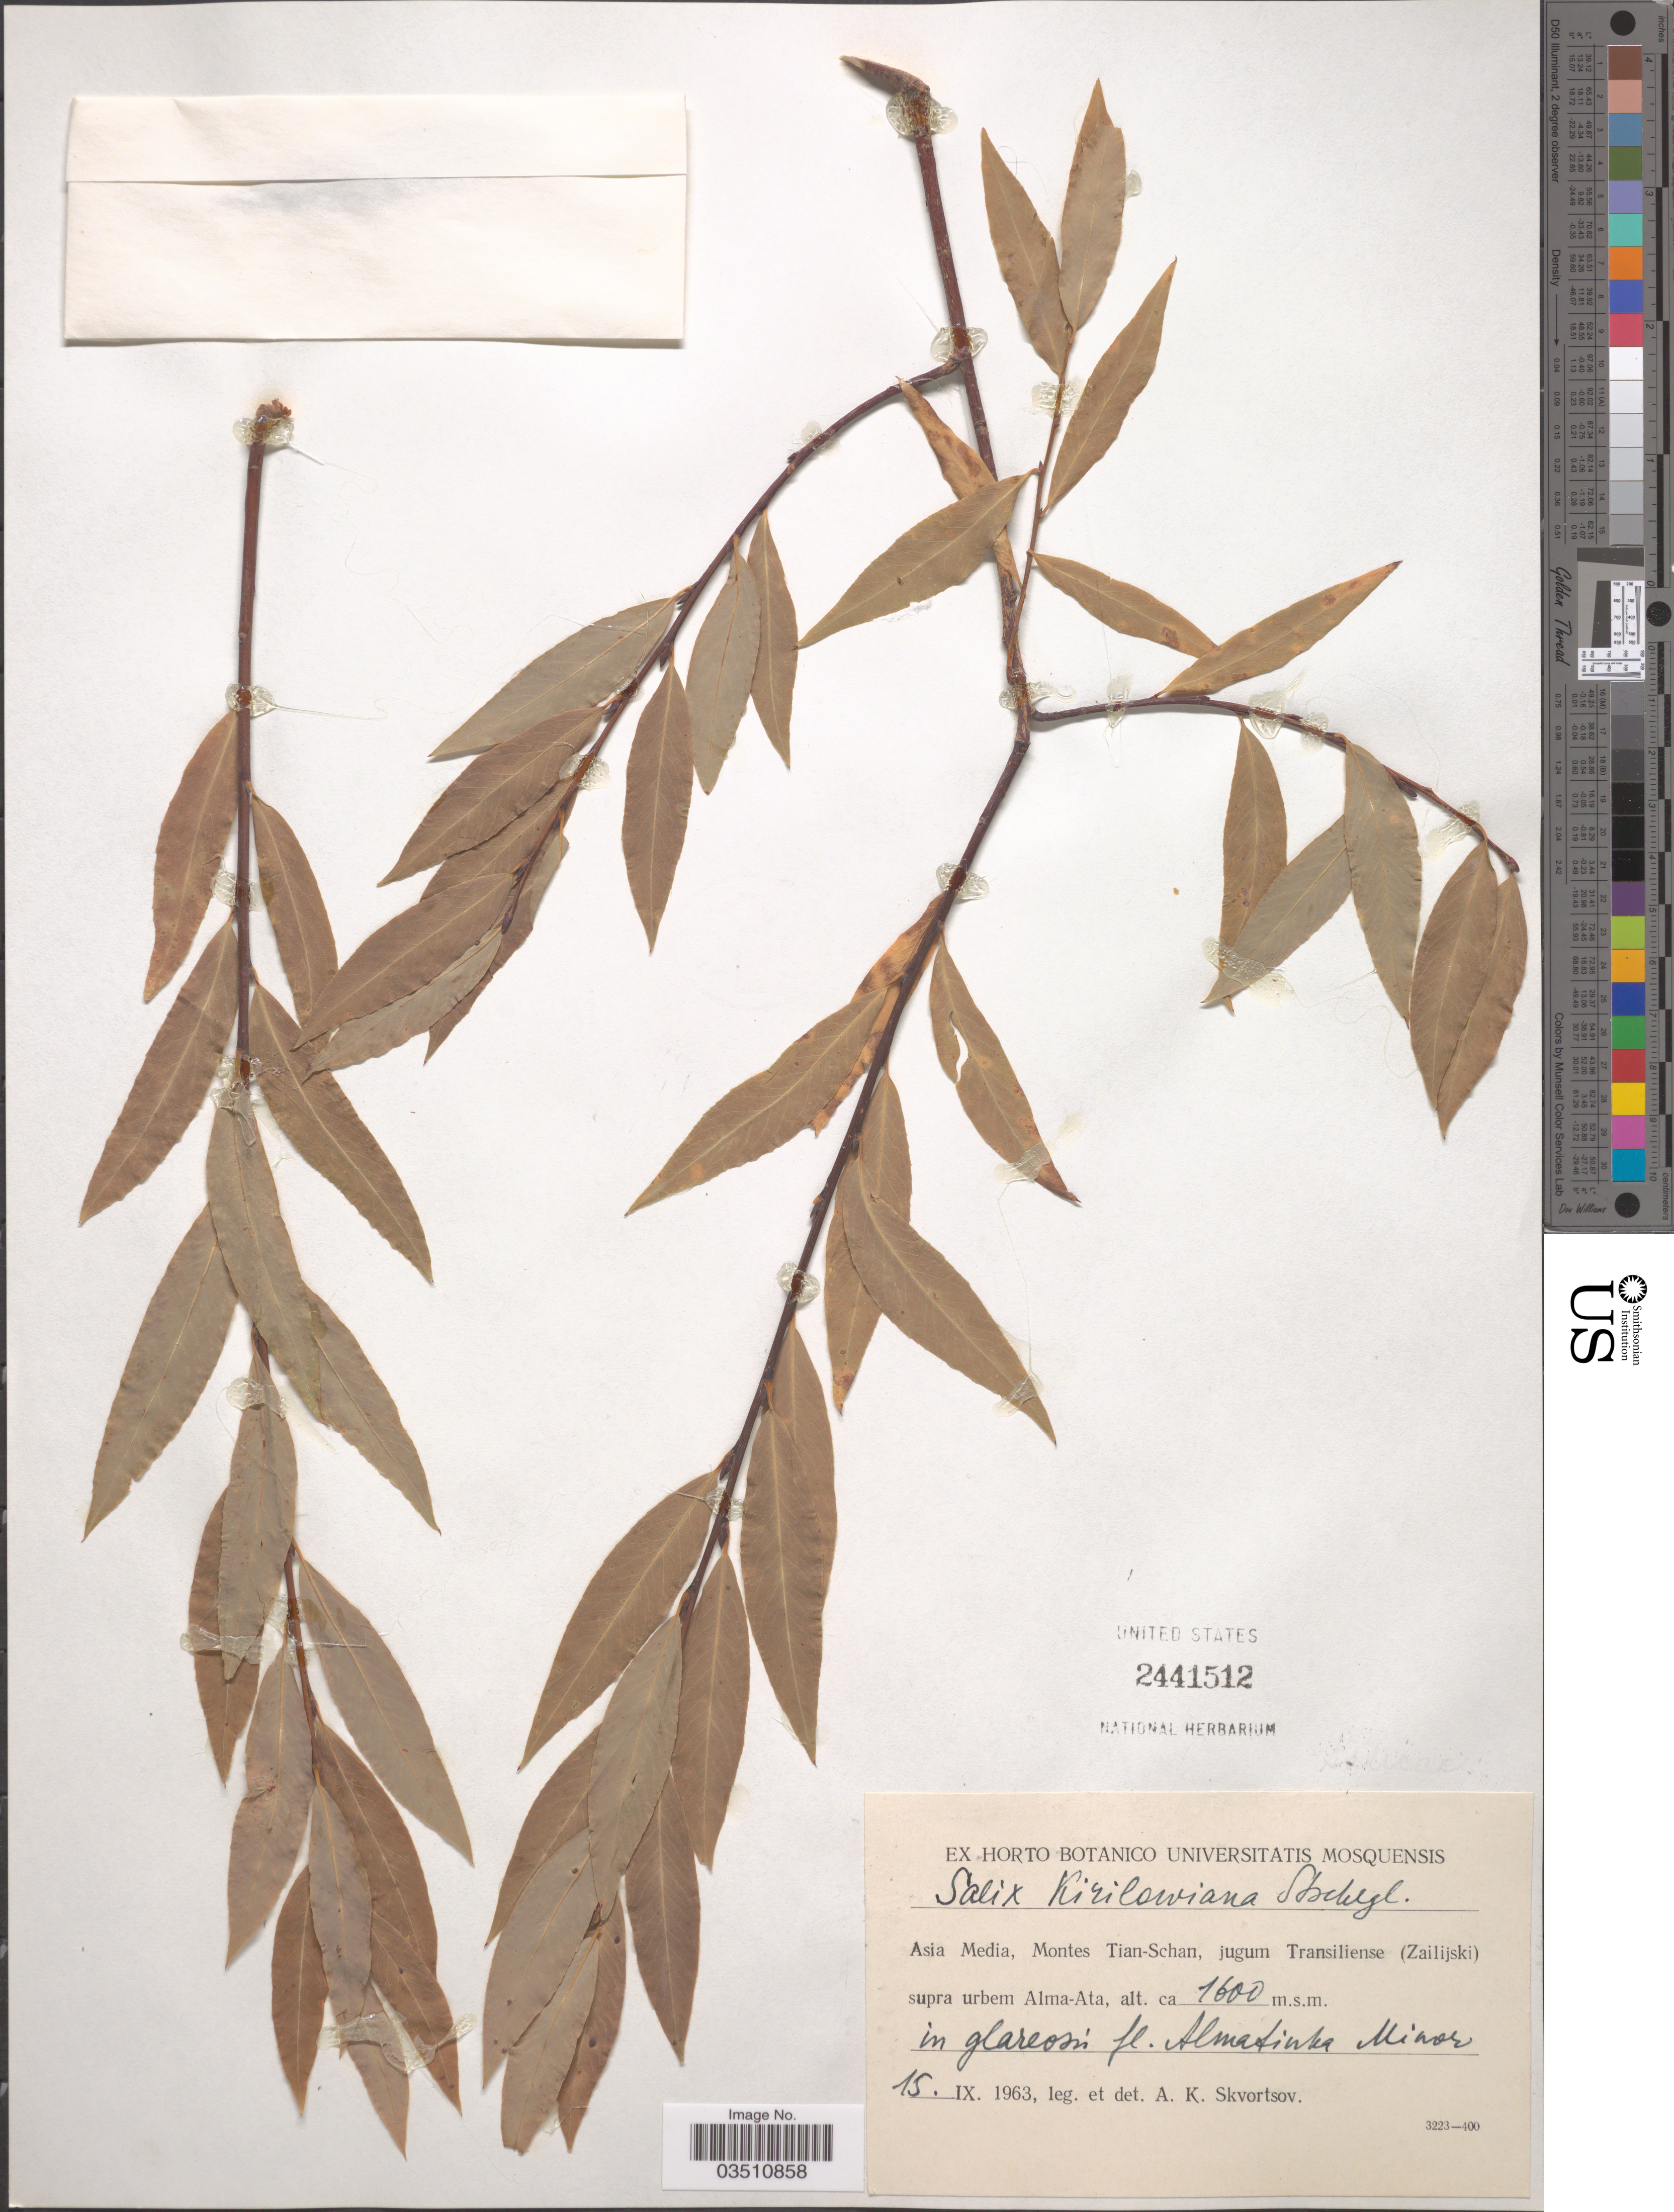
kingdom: Plantae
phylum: Tracheophyta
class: Magnoliopsida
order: Malpighiales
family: Salicaceae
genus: Salix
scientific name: Salix kirilowiana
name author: Stschegl.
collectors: A. K. Skvortsov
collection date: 1963-09-15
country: Kazakhstan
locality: Asia Media, Montes Tian-Schan, jugum Transiliense (Zailijski) supra urbem Alma-Ata. In glareosis fl. Almatinka Minor.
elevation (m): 1600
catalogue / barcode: US 2441512